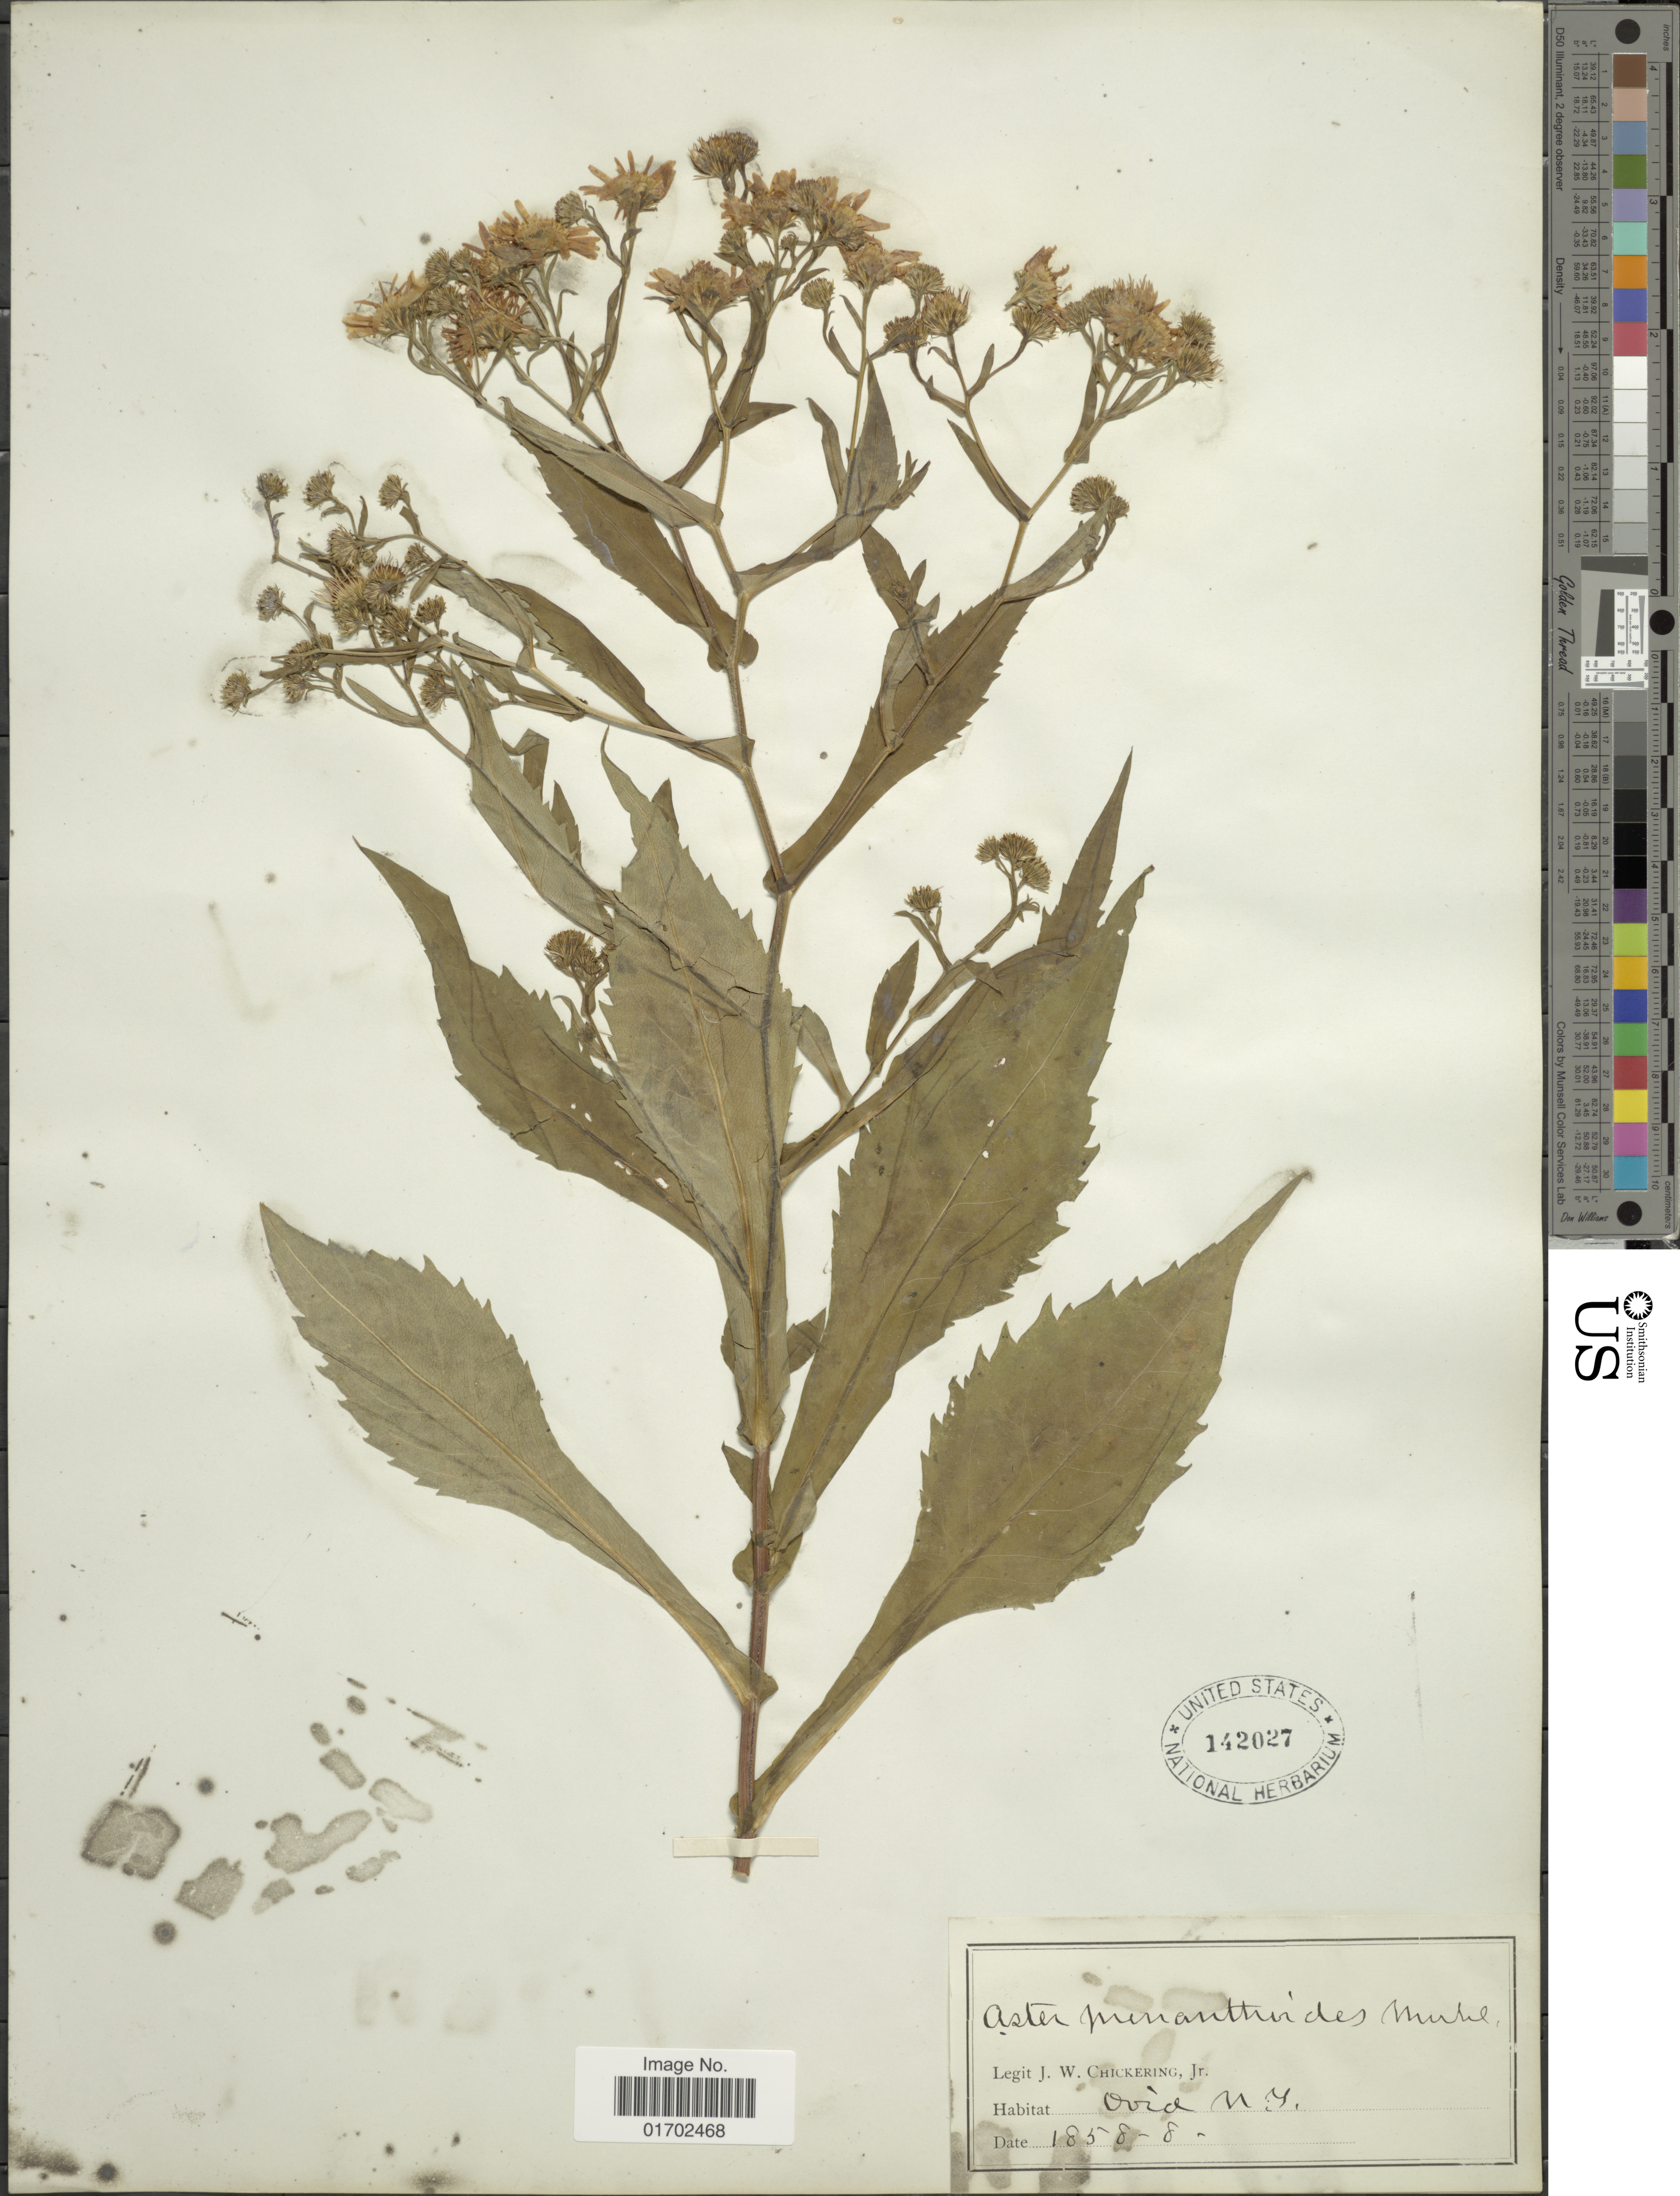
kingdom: Plantae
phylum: Tracheophyta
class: Magnoliopsida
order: Asterales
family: Asteraceae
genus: Symphyotrichum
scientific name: Symphyotrichum prenanthoides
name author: (Muhl. ex Willd.) G.L. Nesom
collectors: J. W. Chickering Jr.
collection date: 1858-08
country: United States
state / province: New York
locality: Ovia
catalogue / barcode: US 142027